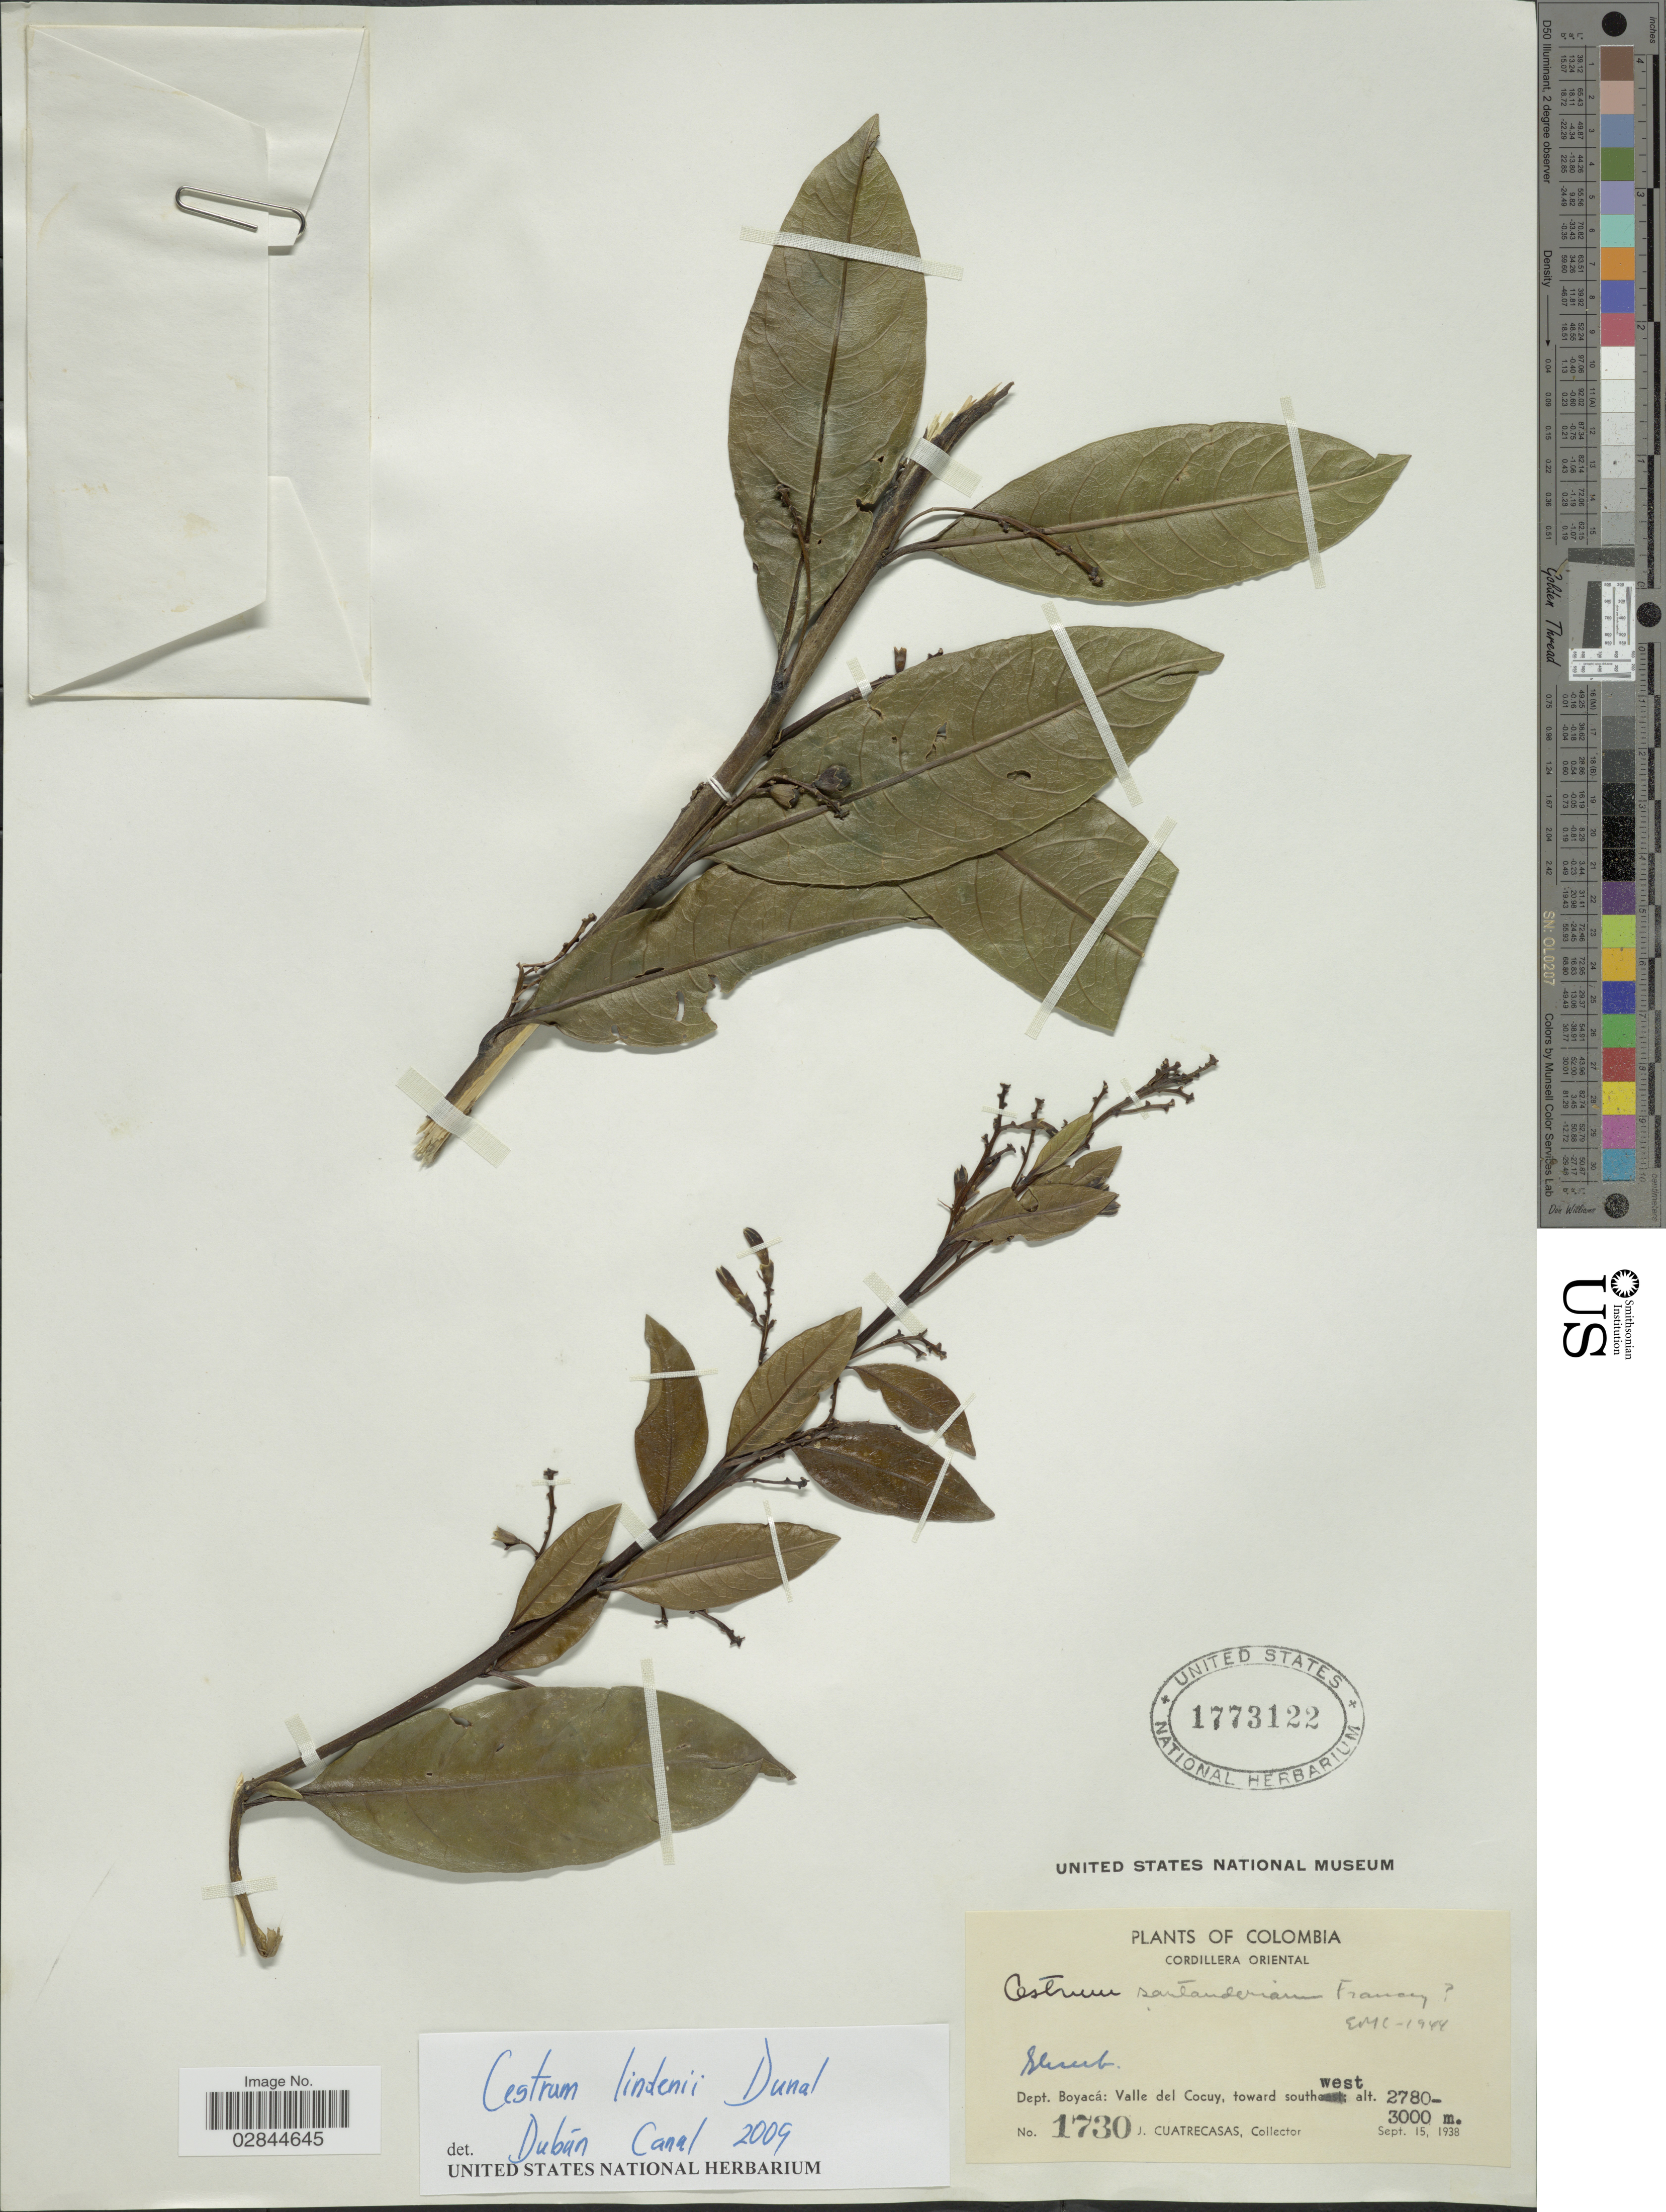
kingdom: Plantae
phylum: Tracheophyta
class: Magnoliopsida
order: Solanales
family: Solanaceae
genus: Cestrum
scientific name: Cestrum lindenii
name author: Dunal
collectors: J. Cuatrecasas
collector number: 1730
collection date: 1938-09-15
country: Colombia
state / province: Boyacá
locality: Dept. Boyacá: Valle del Cocuy, toward southwest.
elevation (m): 2780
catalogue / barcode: US 1773122